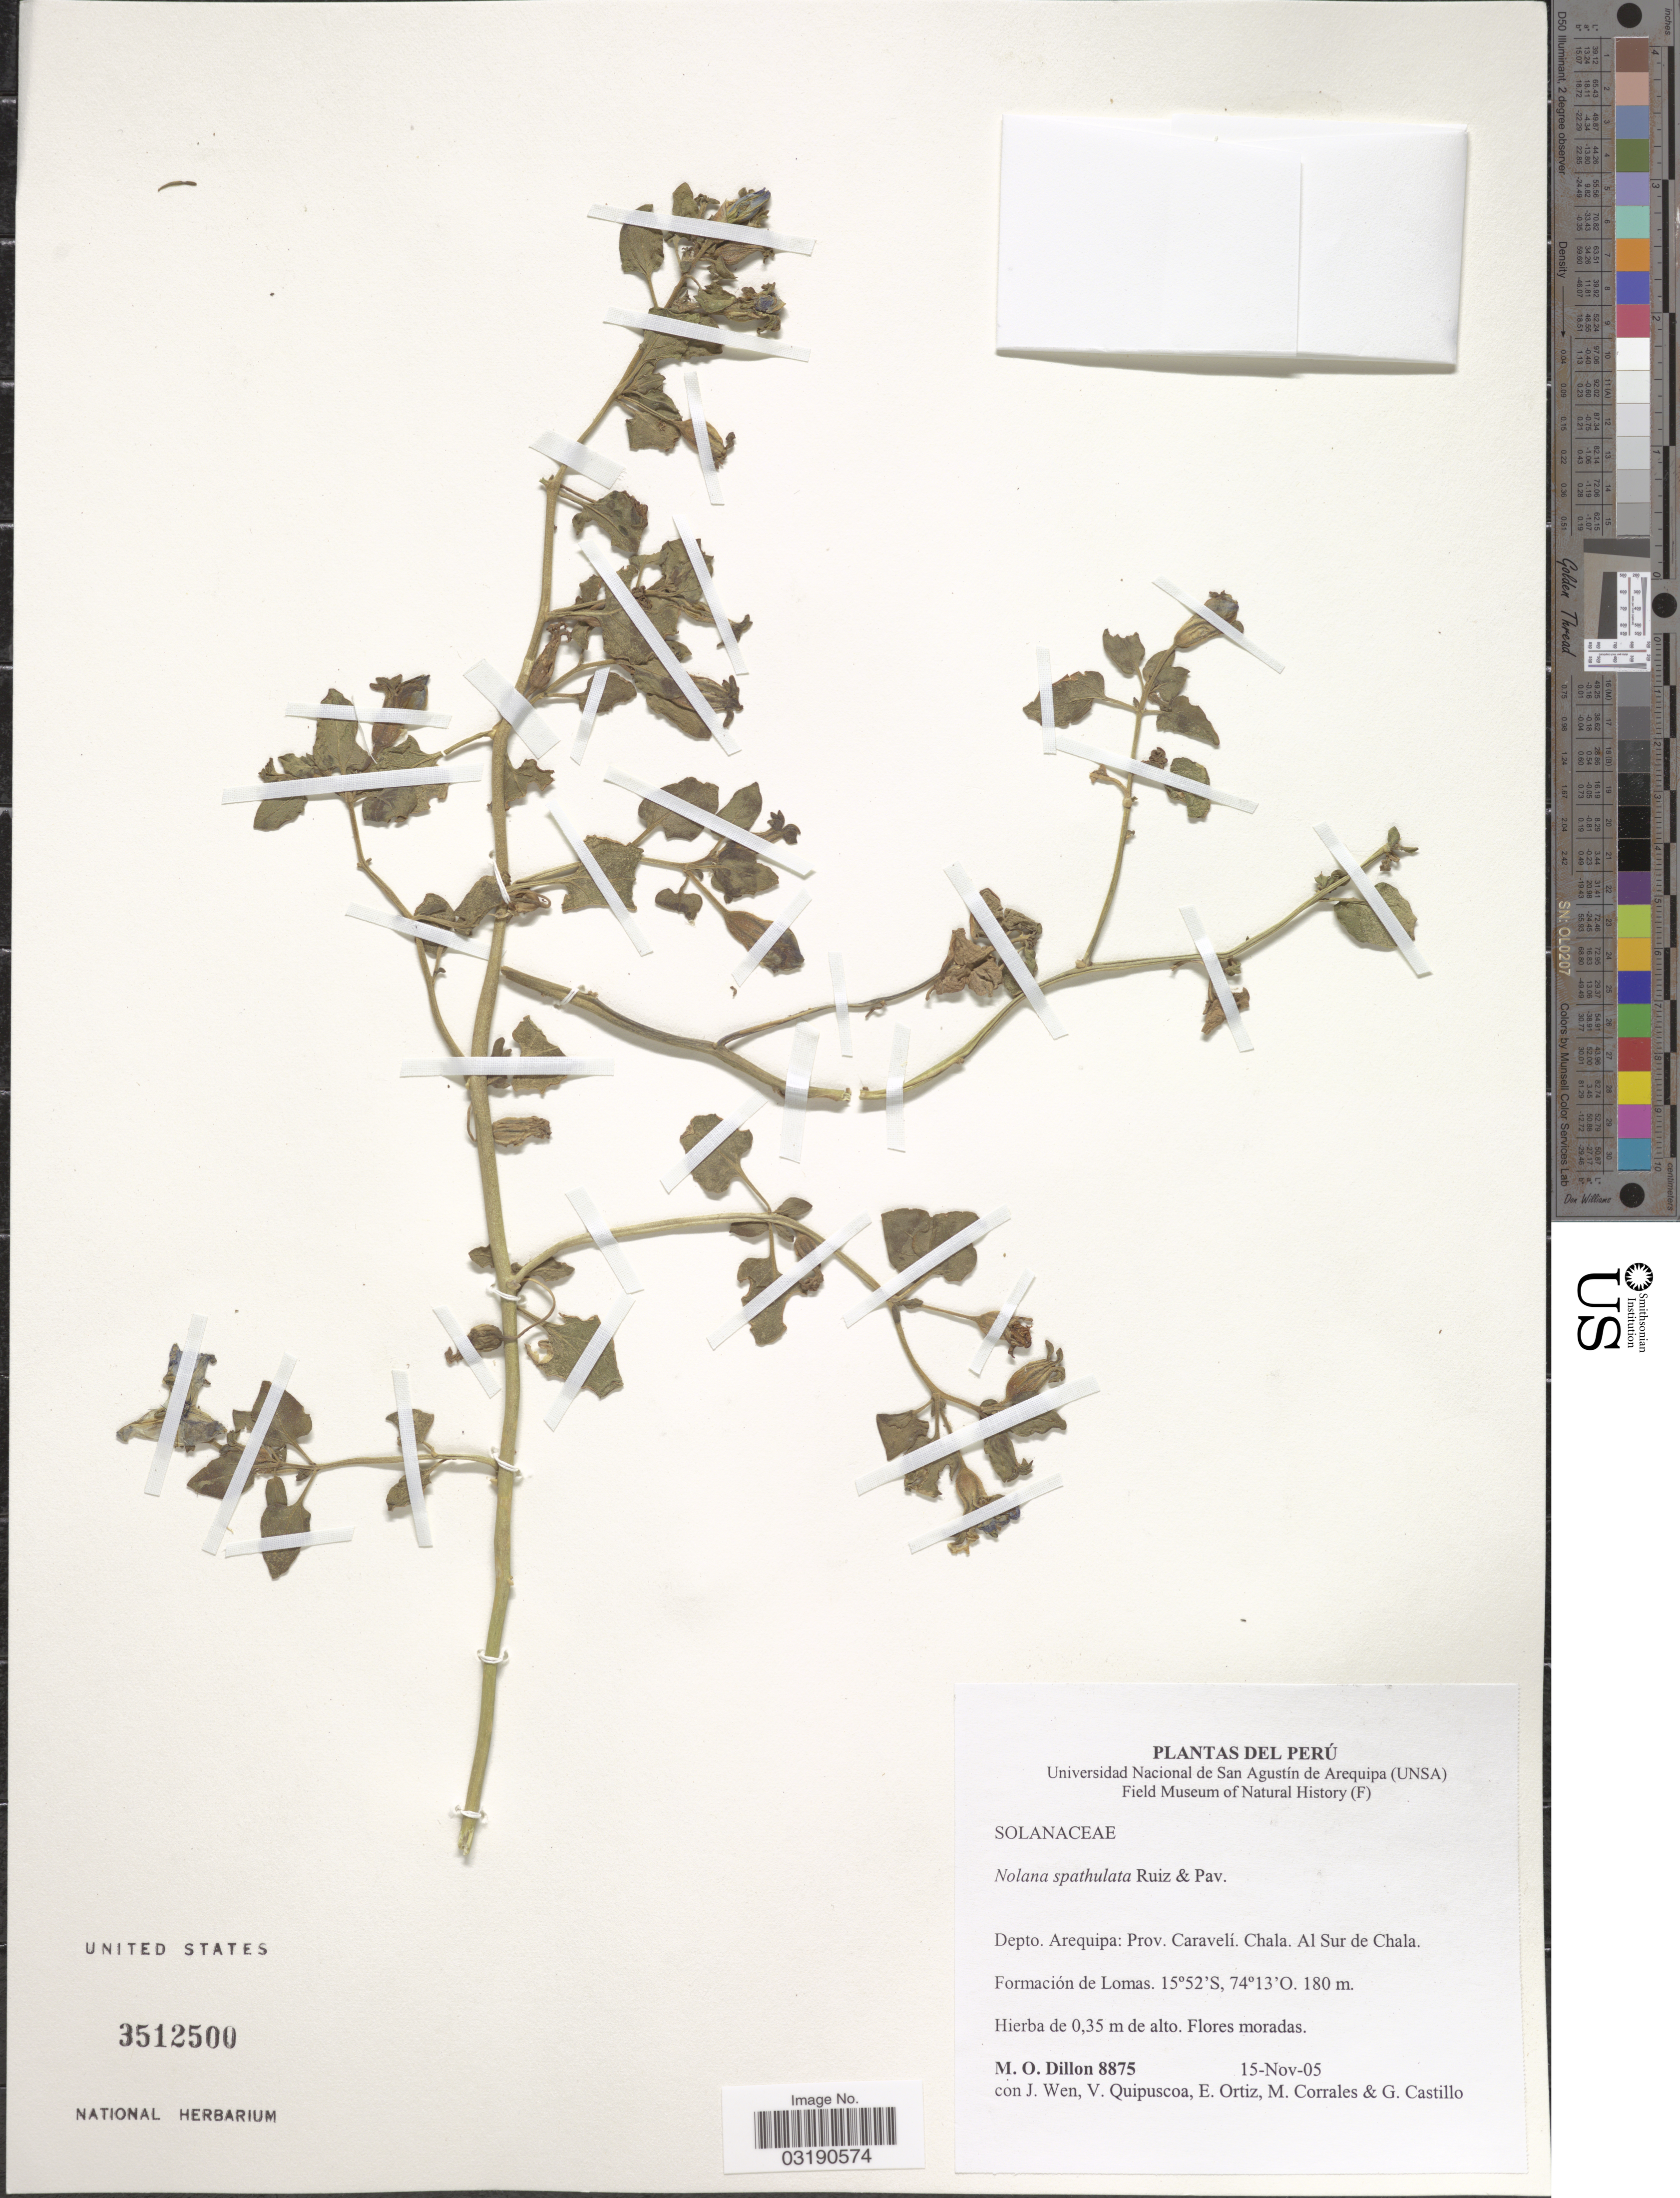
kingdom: Plantae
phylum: Tracheophyta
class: Magnoliopsida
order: Solanales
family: Solanaceae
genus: Nolana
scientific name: Nolana spathulata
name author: Ruiz & Pav.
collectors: M. O. Dillon, J. Wen, V. Quipuscoa, E. Ortiz & et al.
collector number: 8875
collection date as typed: Transcribed d/m/y: 15/11/5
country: Peru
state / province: Arequipa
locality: Depto. Arequipa: Prov. Caravelí. Chala. Al Sur de Chala.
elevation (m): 180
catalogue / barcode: US 3512500